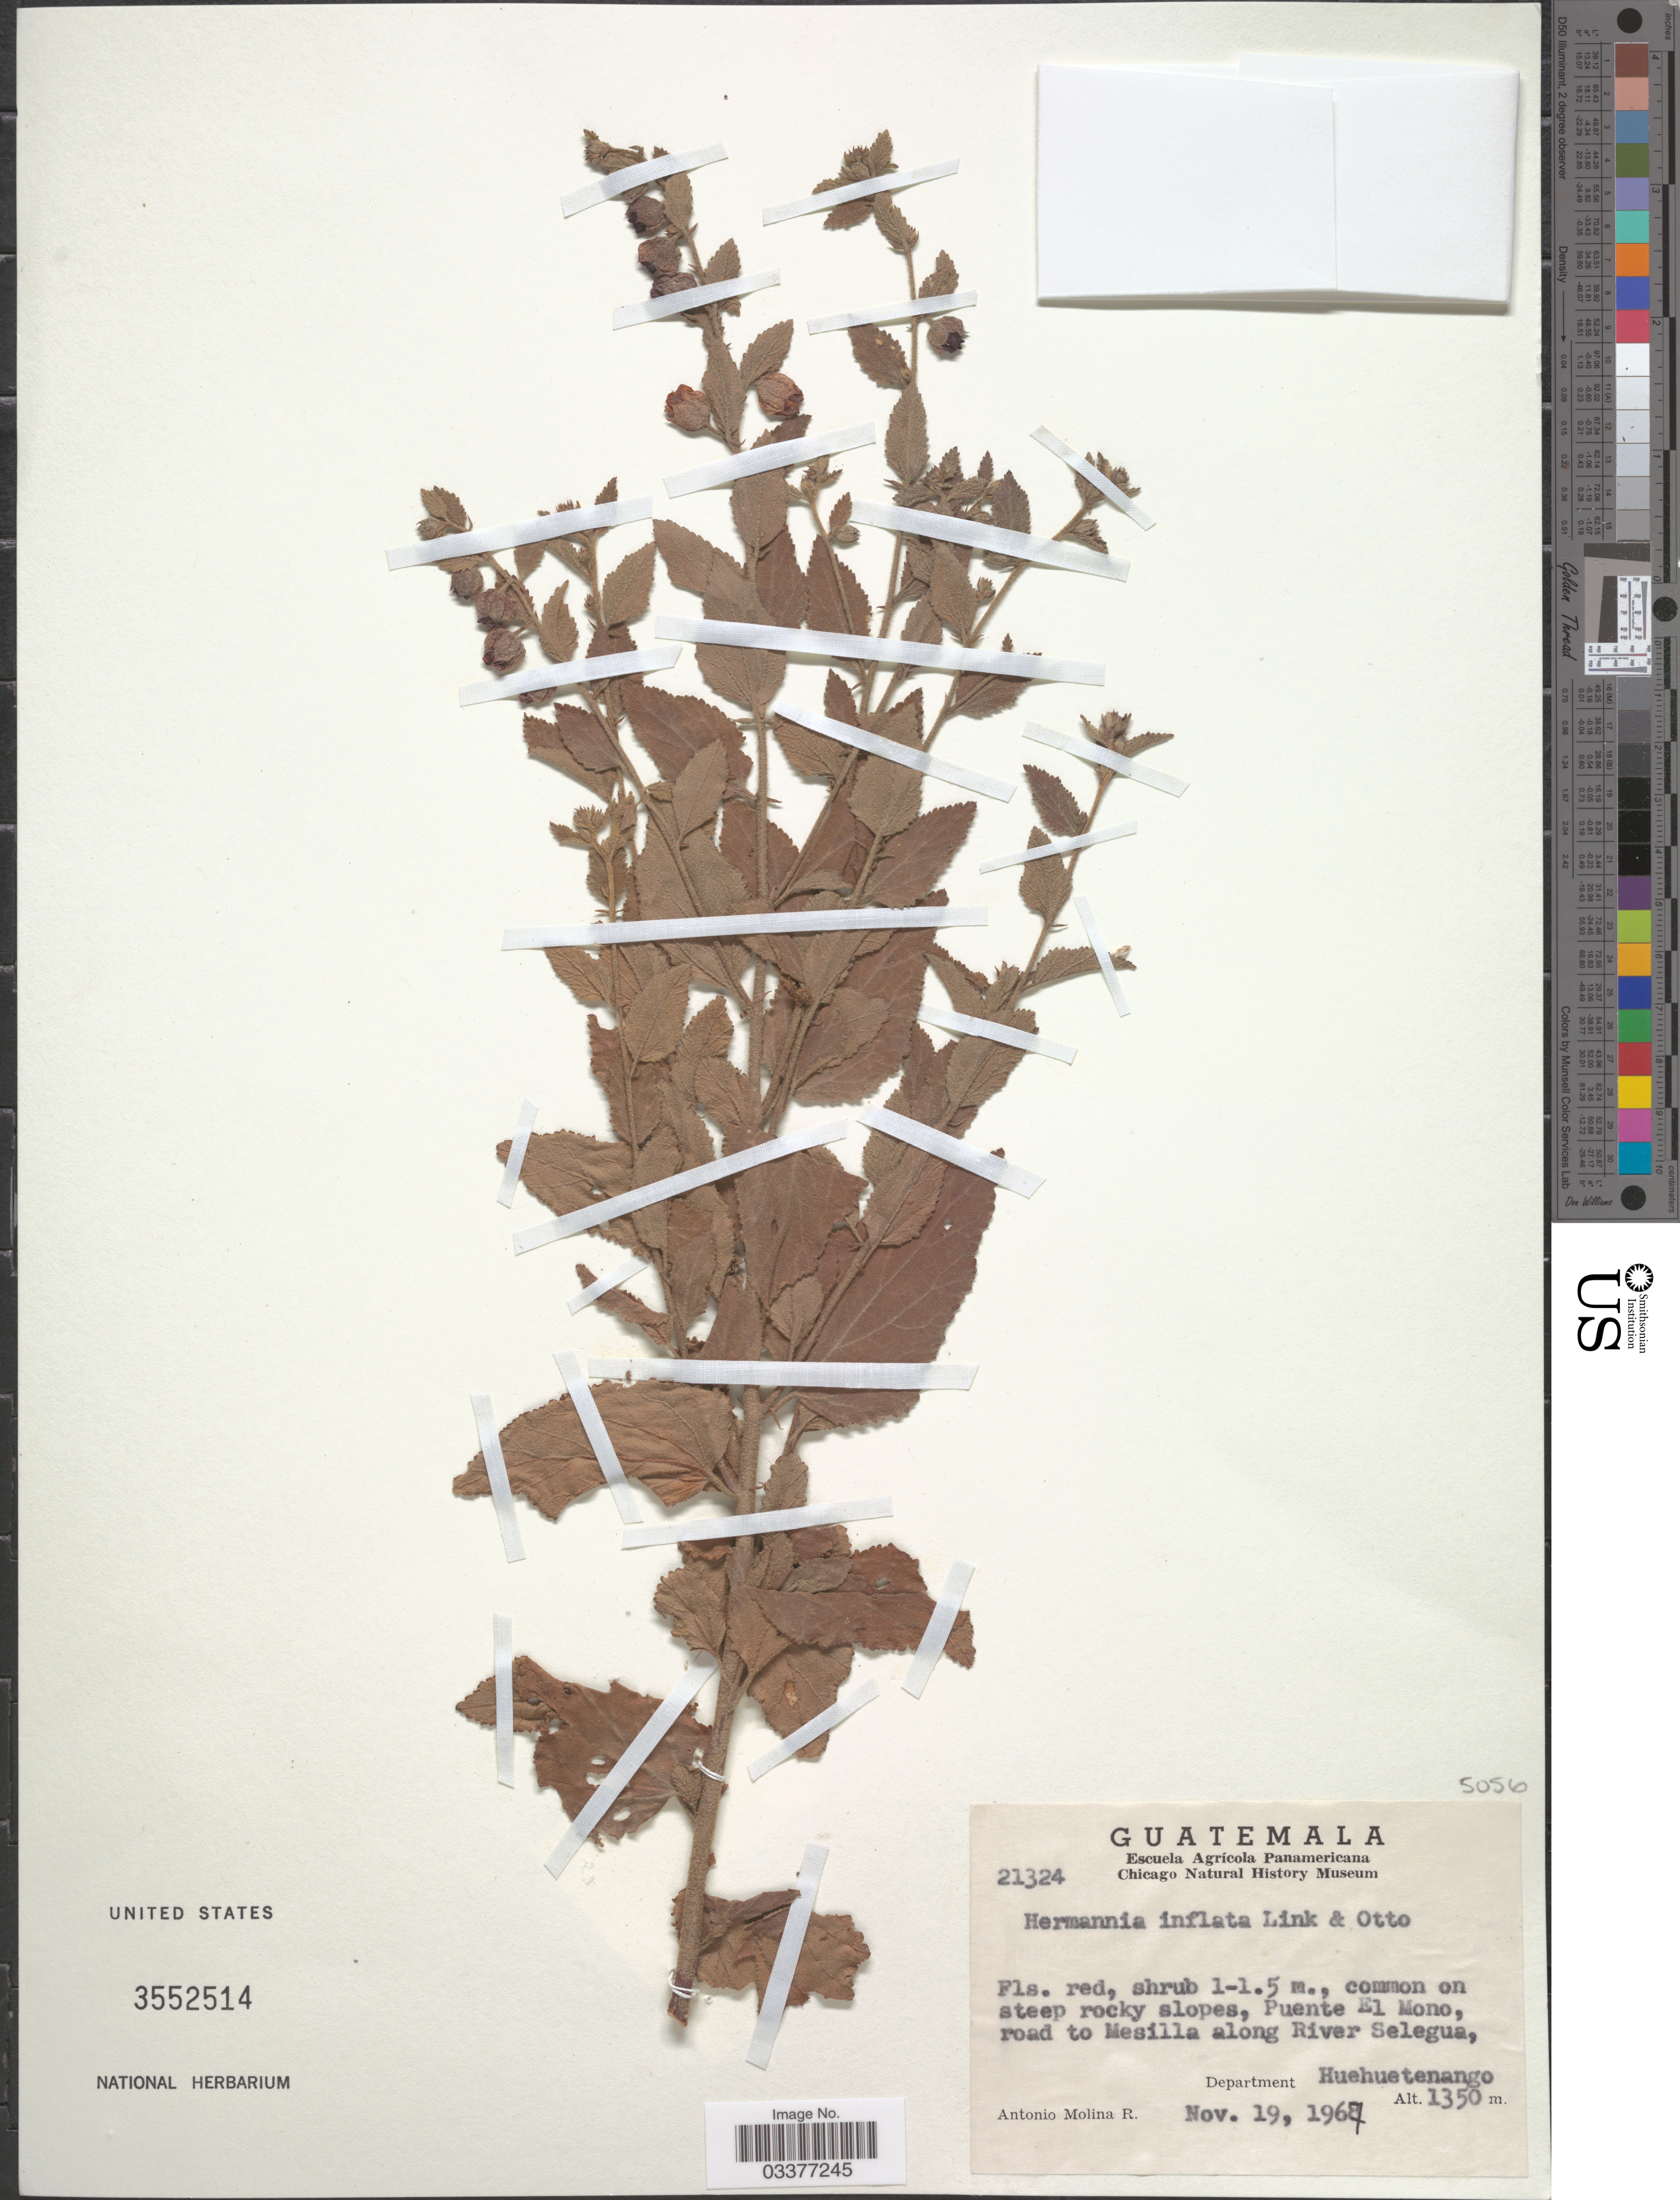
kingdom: Plantae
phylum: Tracheophyta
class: Magnoliopsida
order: Malvales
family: Malvaceae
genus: Hermannia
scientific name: Hermannia inflata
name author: Link & Otto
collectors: A. Molina R.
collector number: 21324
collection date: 1967-11-19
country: Guatemala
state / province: Huehuetenango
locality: Puente El Mono, road to Mesilla along River Selegua, Department Huehuetenango.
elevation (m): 1350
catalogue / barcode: US 3552514